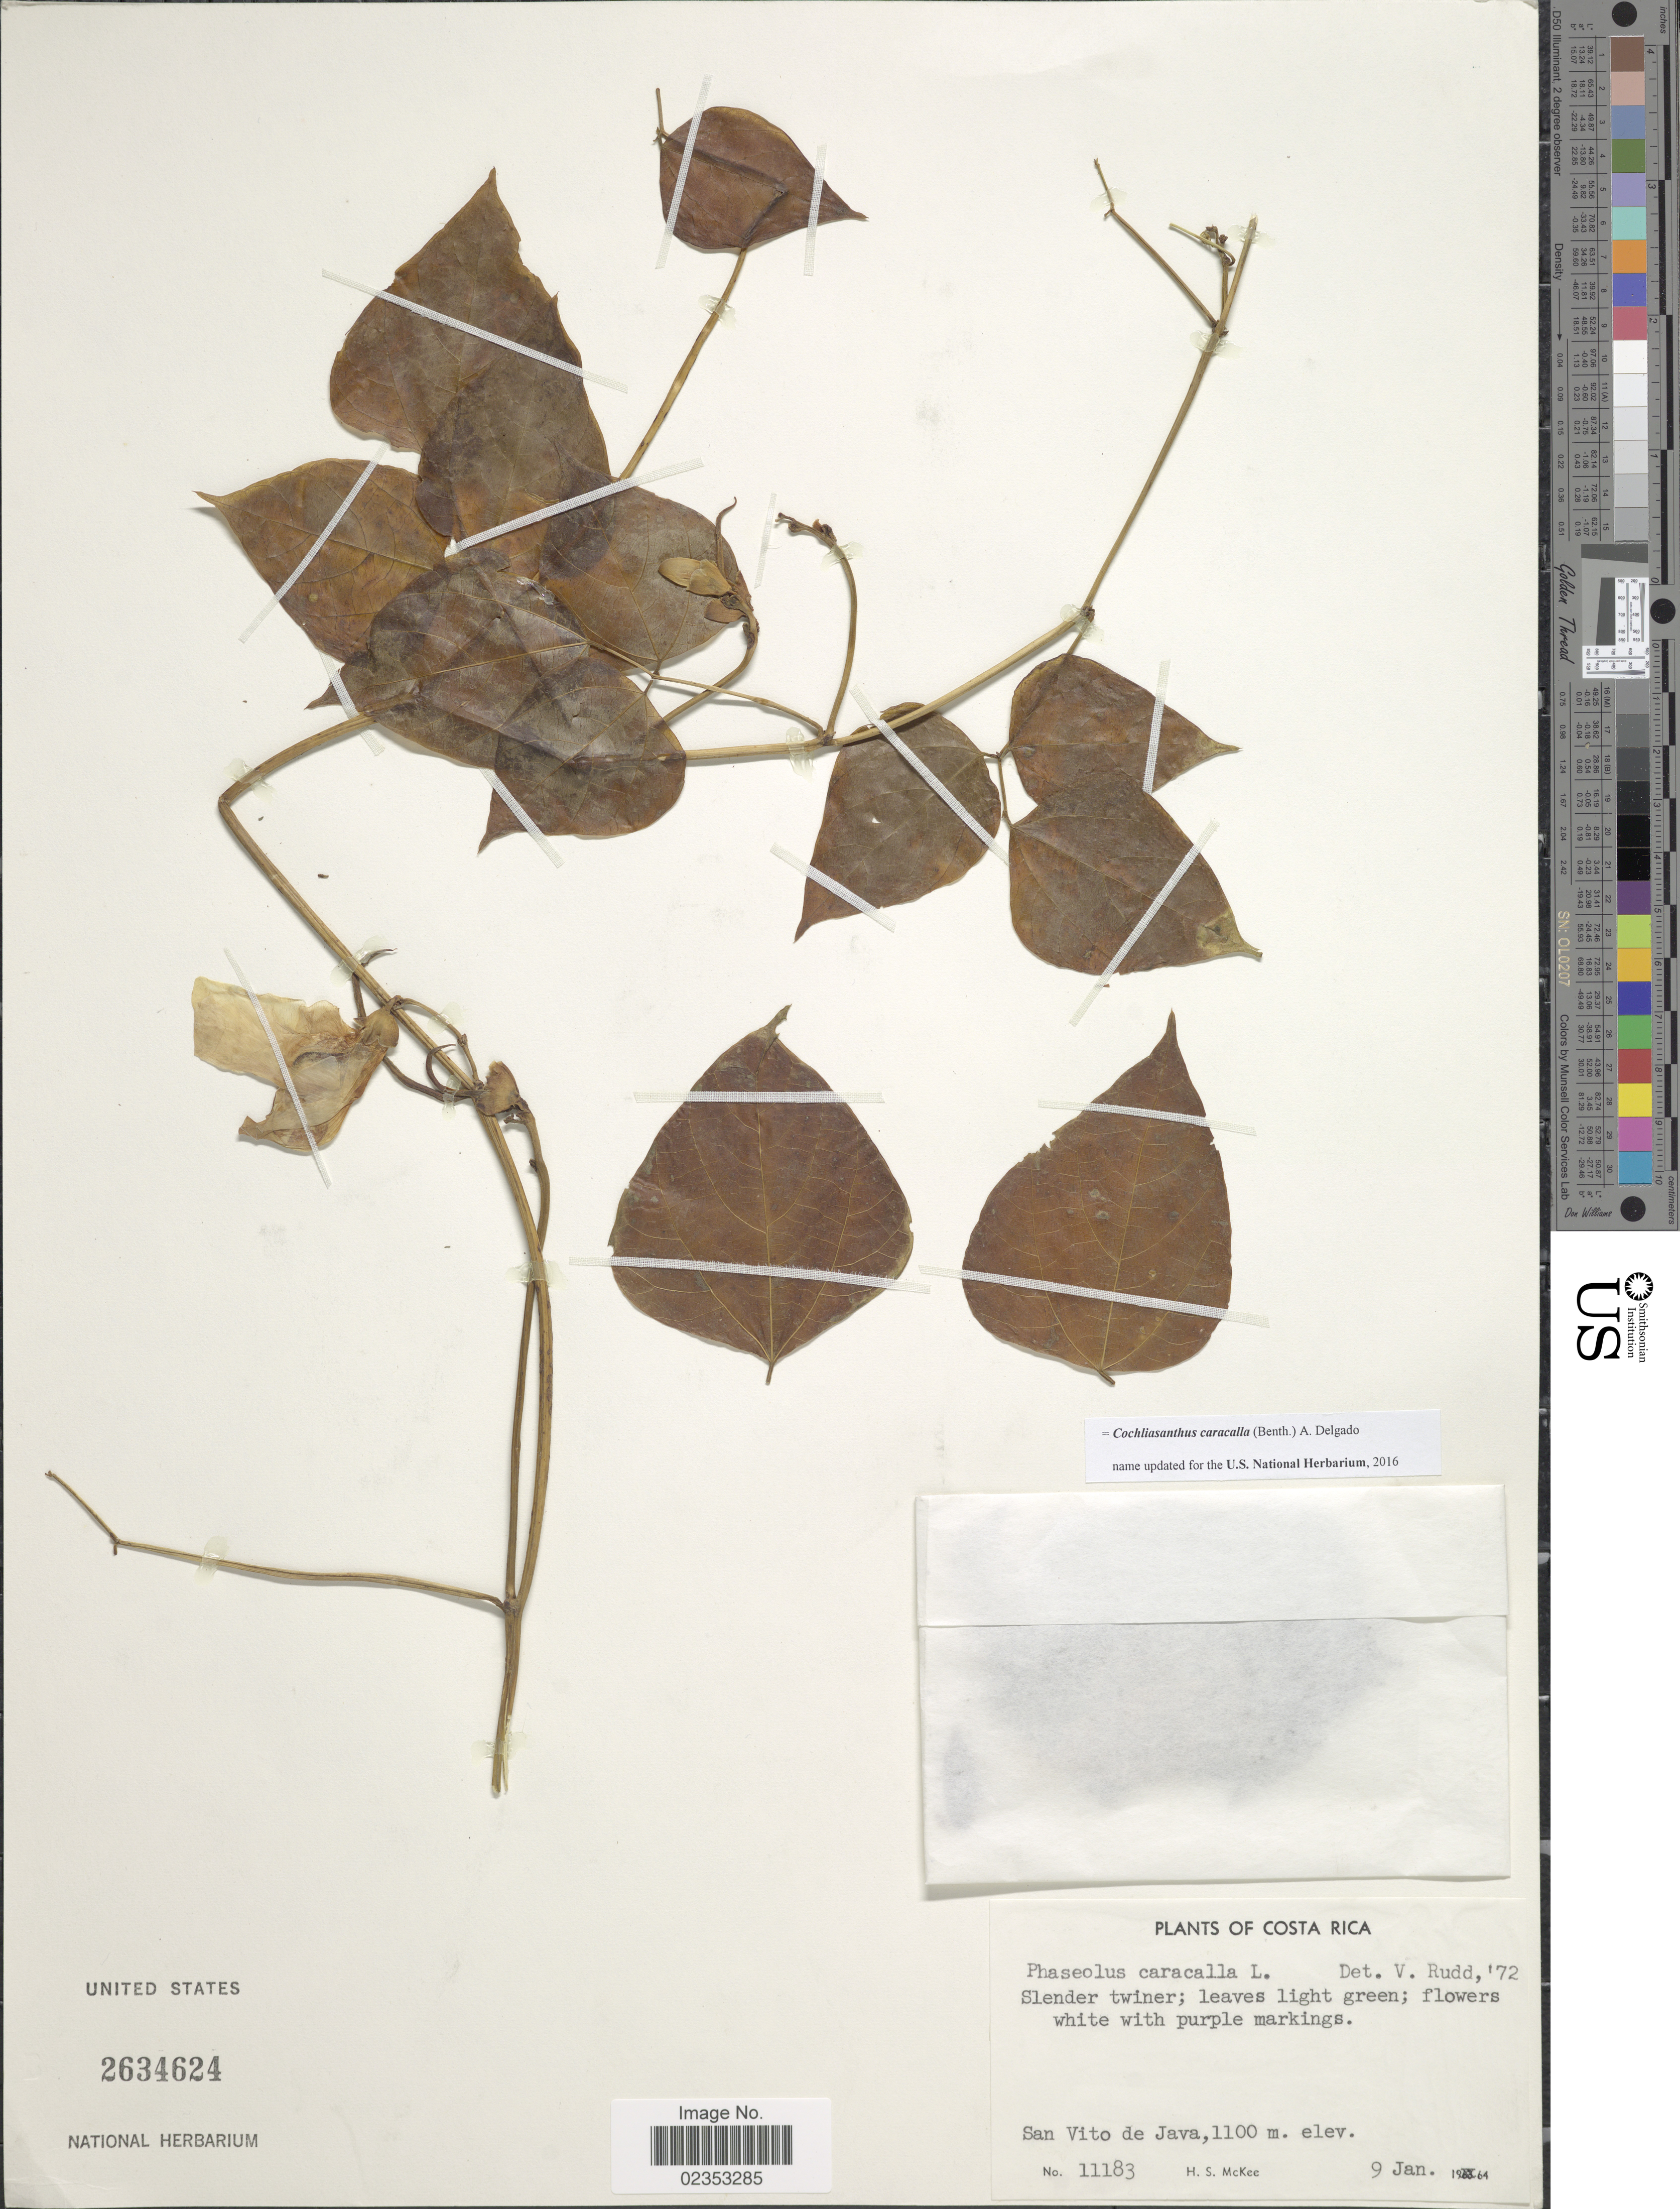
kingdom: Plantae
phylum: Tracheophyta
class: Magnoliopsida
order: Fabales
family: Fabaceae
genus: Cochliasanthus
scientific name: Cochliasanthus caracalla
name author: (L.) Trew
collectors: H. S. McKee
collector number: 11183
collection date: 1964-01-09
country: Costa Rica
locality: San Vito de Java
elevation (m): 1100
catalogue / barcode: US 2634624